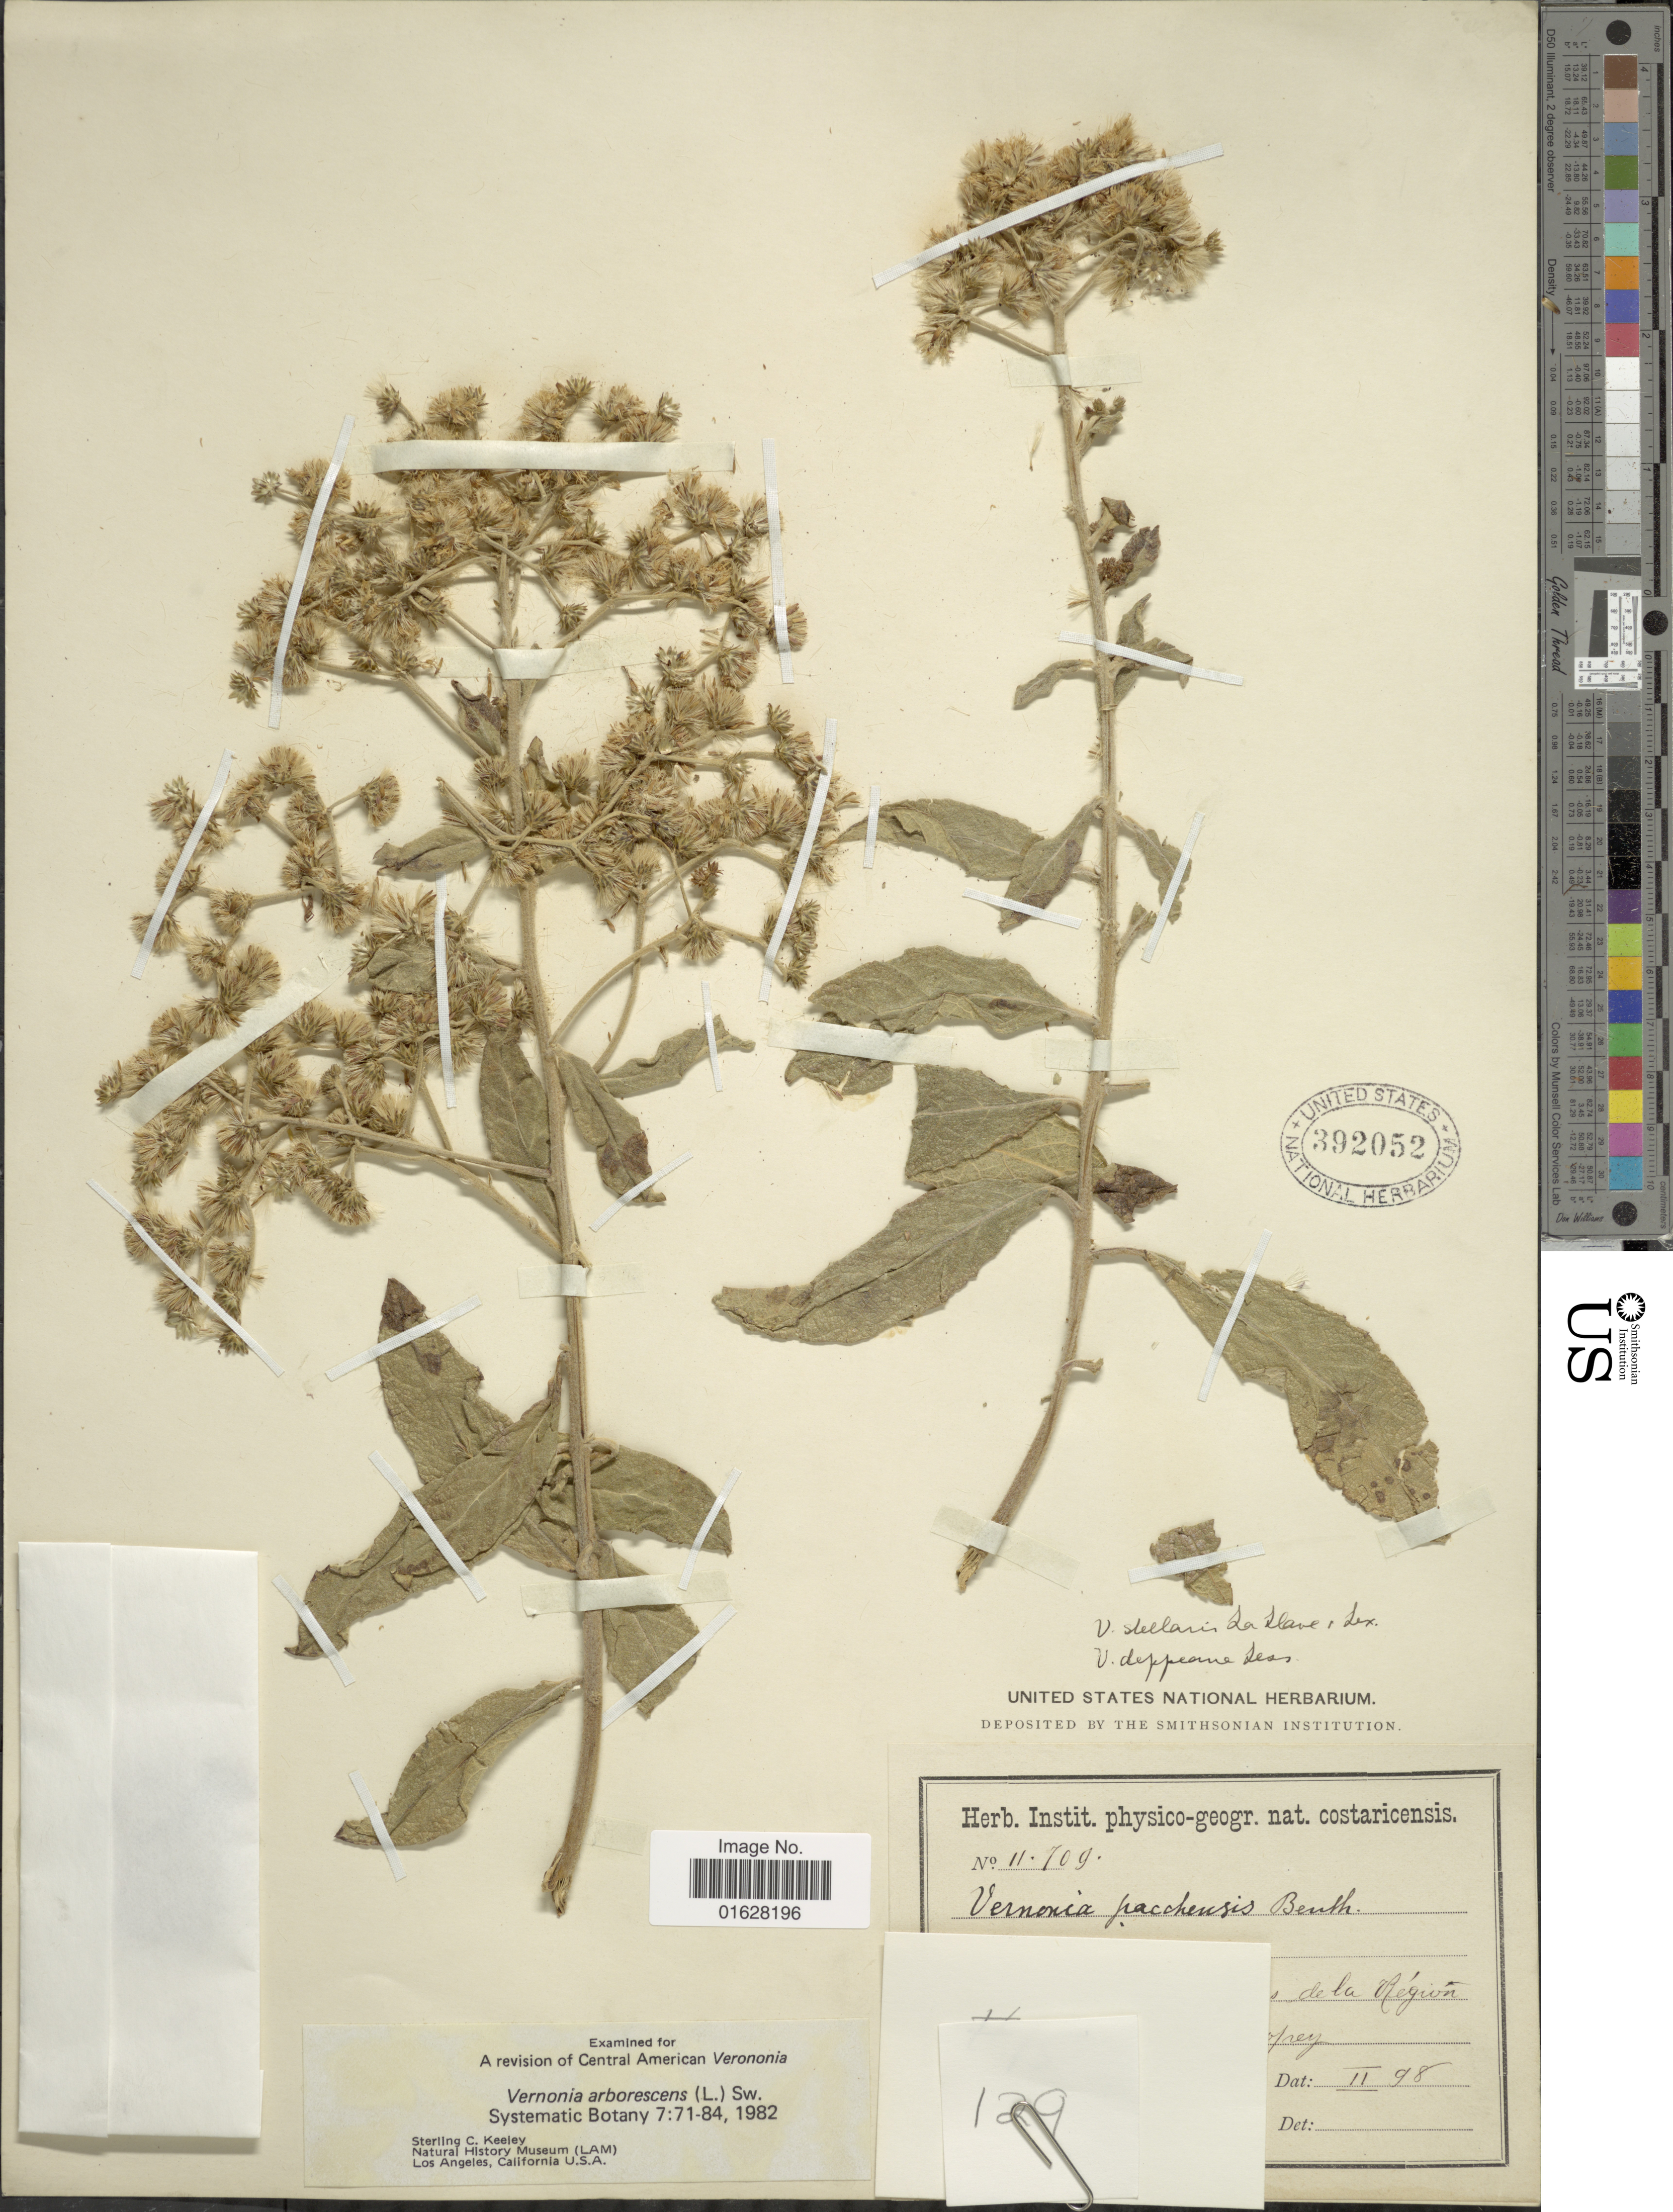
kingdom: Plantae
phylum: Tracheophyta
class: Magnoliopsida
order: Asterales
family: Asteraceae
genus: Lepidaploa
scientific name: Lepidaploa canescens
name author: (Kunth) H. Rob.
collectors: A. Fonduz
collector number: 11709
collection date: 1898-02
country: Costa Rica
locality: Region Paturages du Cofrey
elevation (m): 1800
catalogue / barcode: US 392052